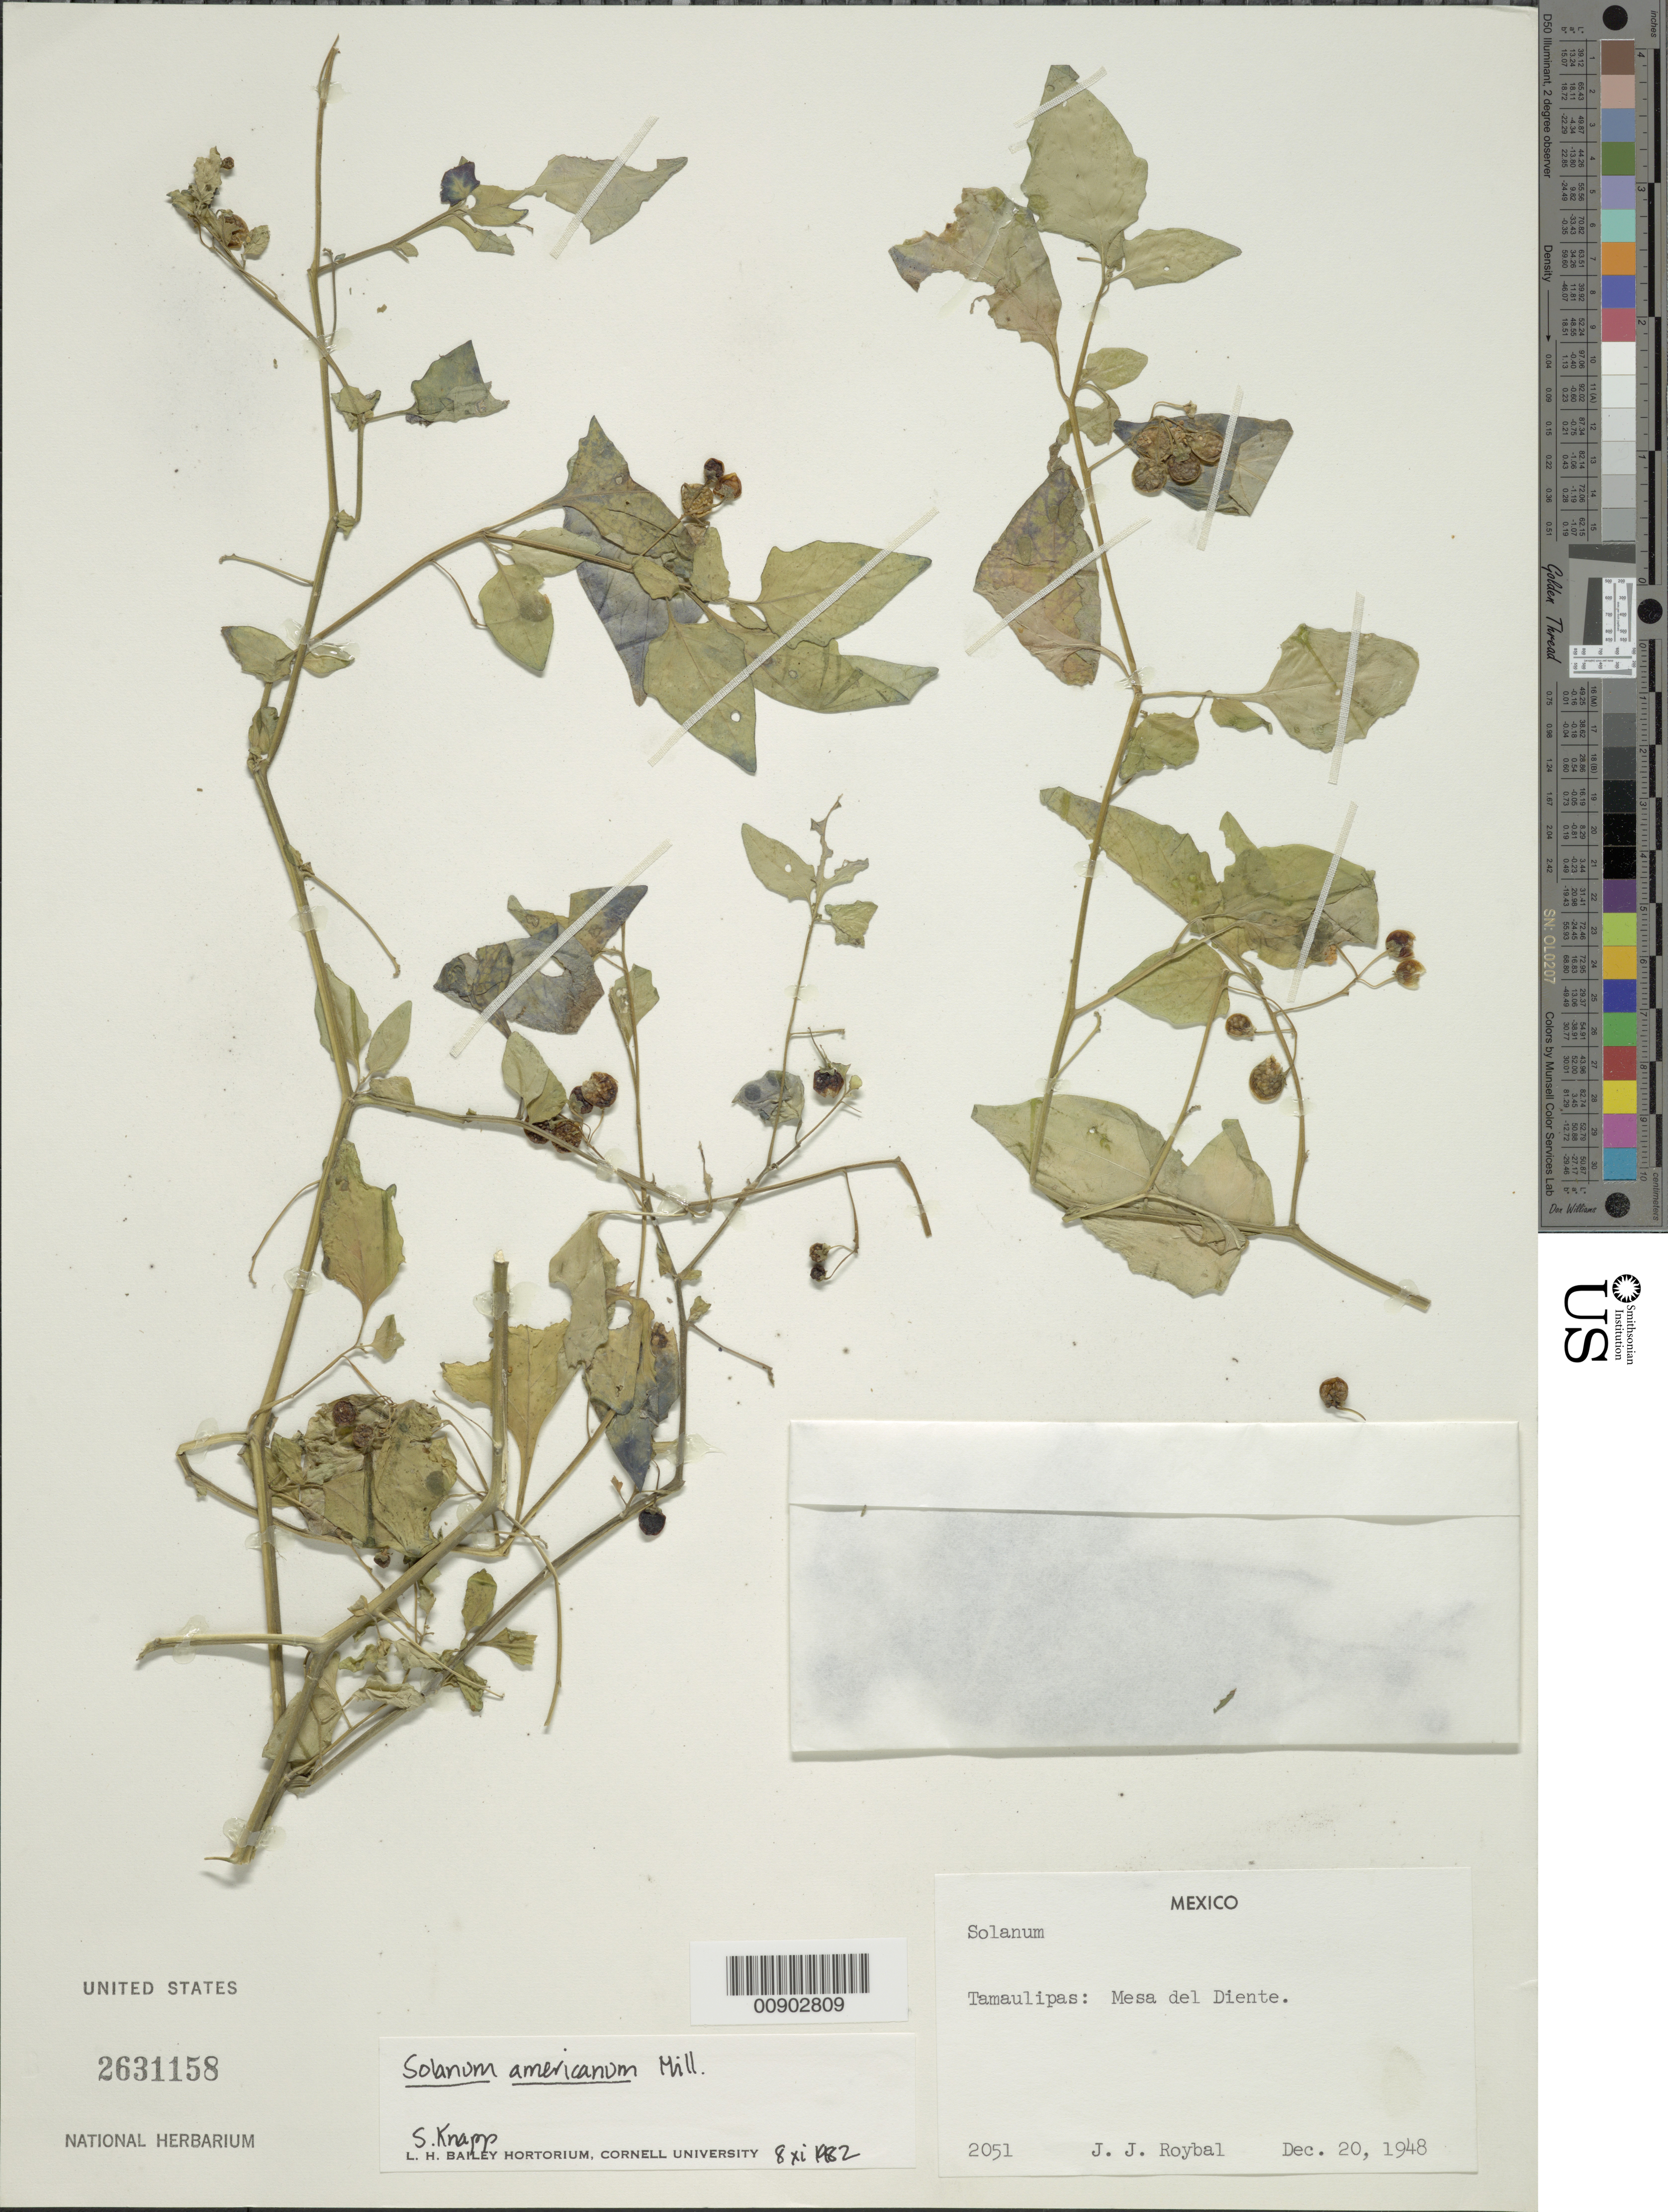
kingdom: Plantae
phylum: Tracheophyta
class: Magnoliopsida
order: Solanales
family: Solanaceae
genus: Solanum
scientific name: Solanum nigrescens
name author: M. Martens & Galeotti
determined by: Knapp, S. D.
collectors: J. J. Roybal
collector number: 2051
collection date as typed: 20 Dec 1948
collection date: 1948-12-20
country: Mexico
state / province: Tamaulipas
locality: Mesa del Diente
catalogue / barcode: US 2631158